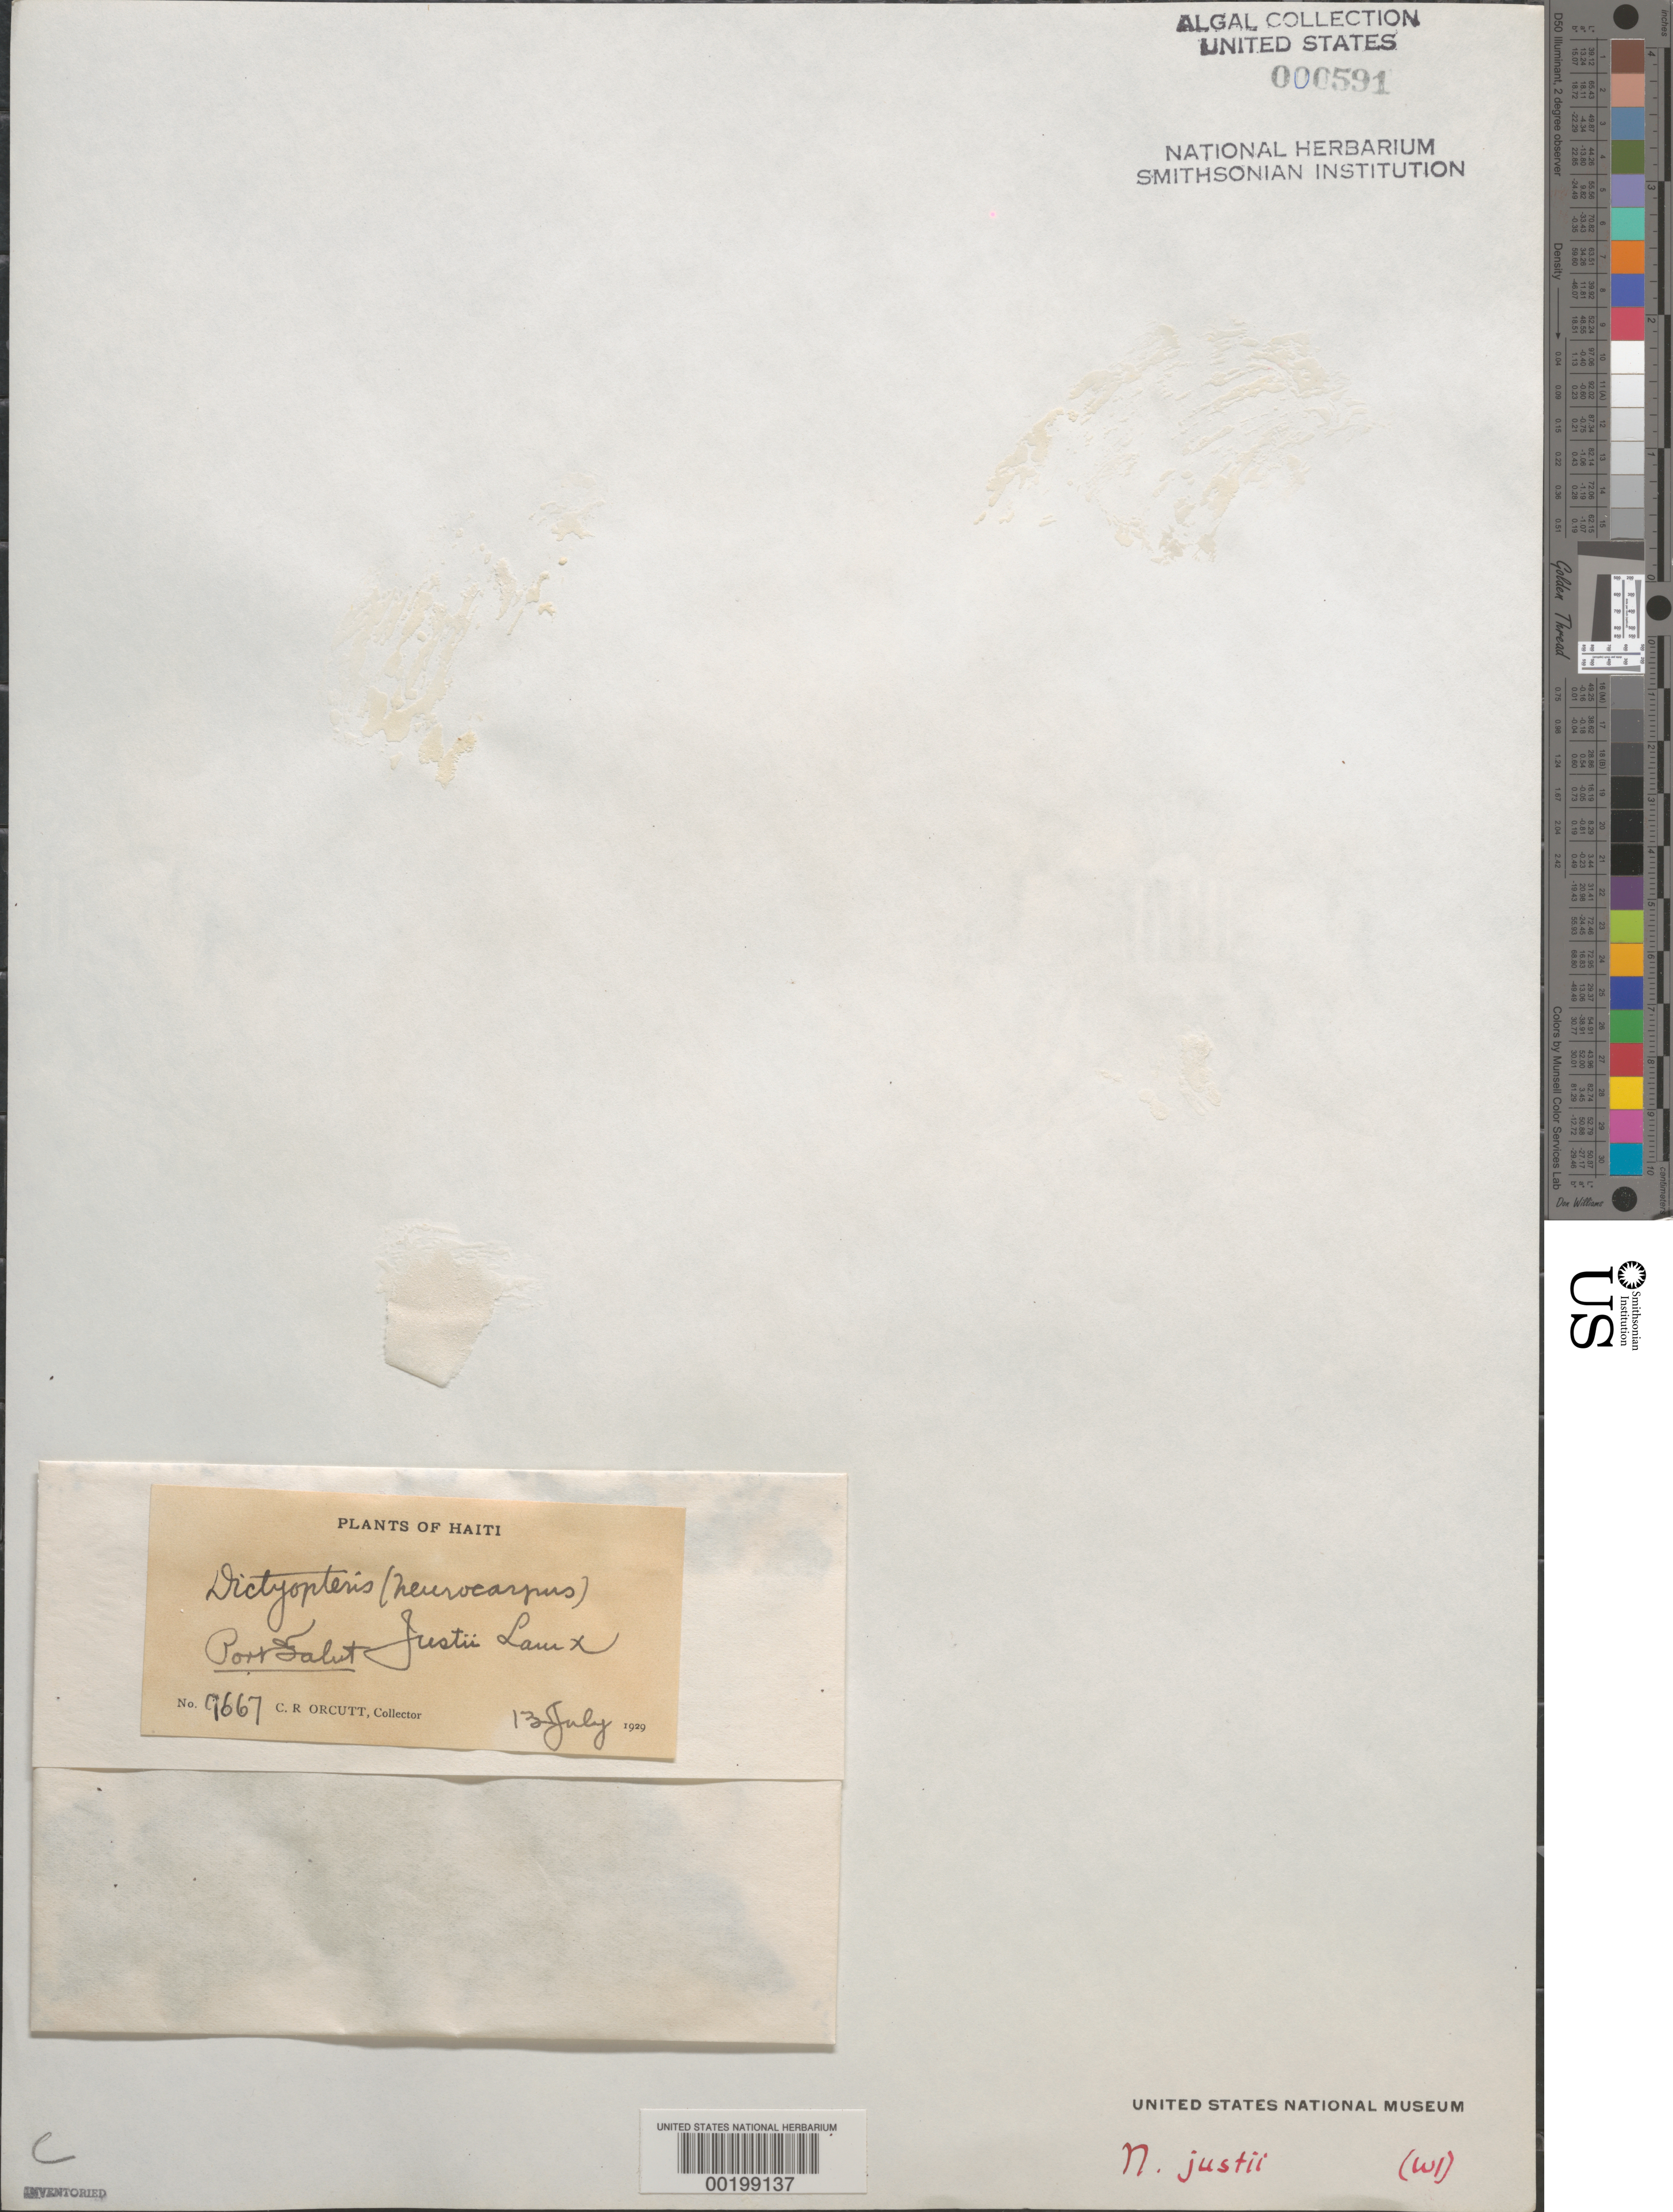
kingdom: Chromista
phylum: Ochrophyta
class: Phaeophyceae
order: Dictyotales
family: Dictyotaceae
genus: Dictyopteris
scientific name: Dictyopteris justii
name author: J.V.Lamouroux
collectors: C. R. Orcutt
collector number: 9667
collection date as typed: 13 Jul 1929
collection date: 1929-07-13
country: Haiti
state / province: Sud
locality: Port Salut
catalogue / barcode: US 591